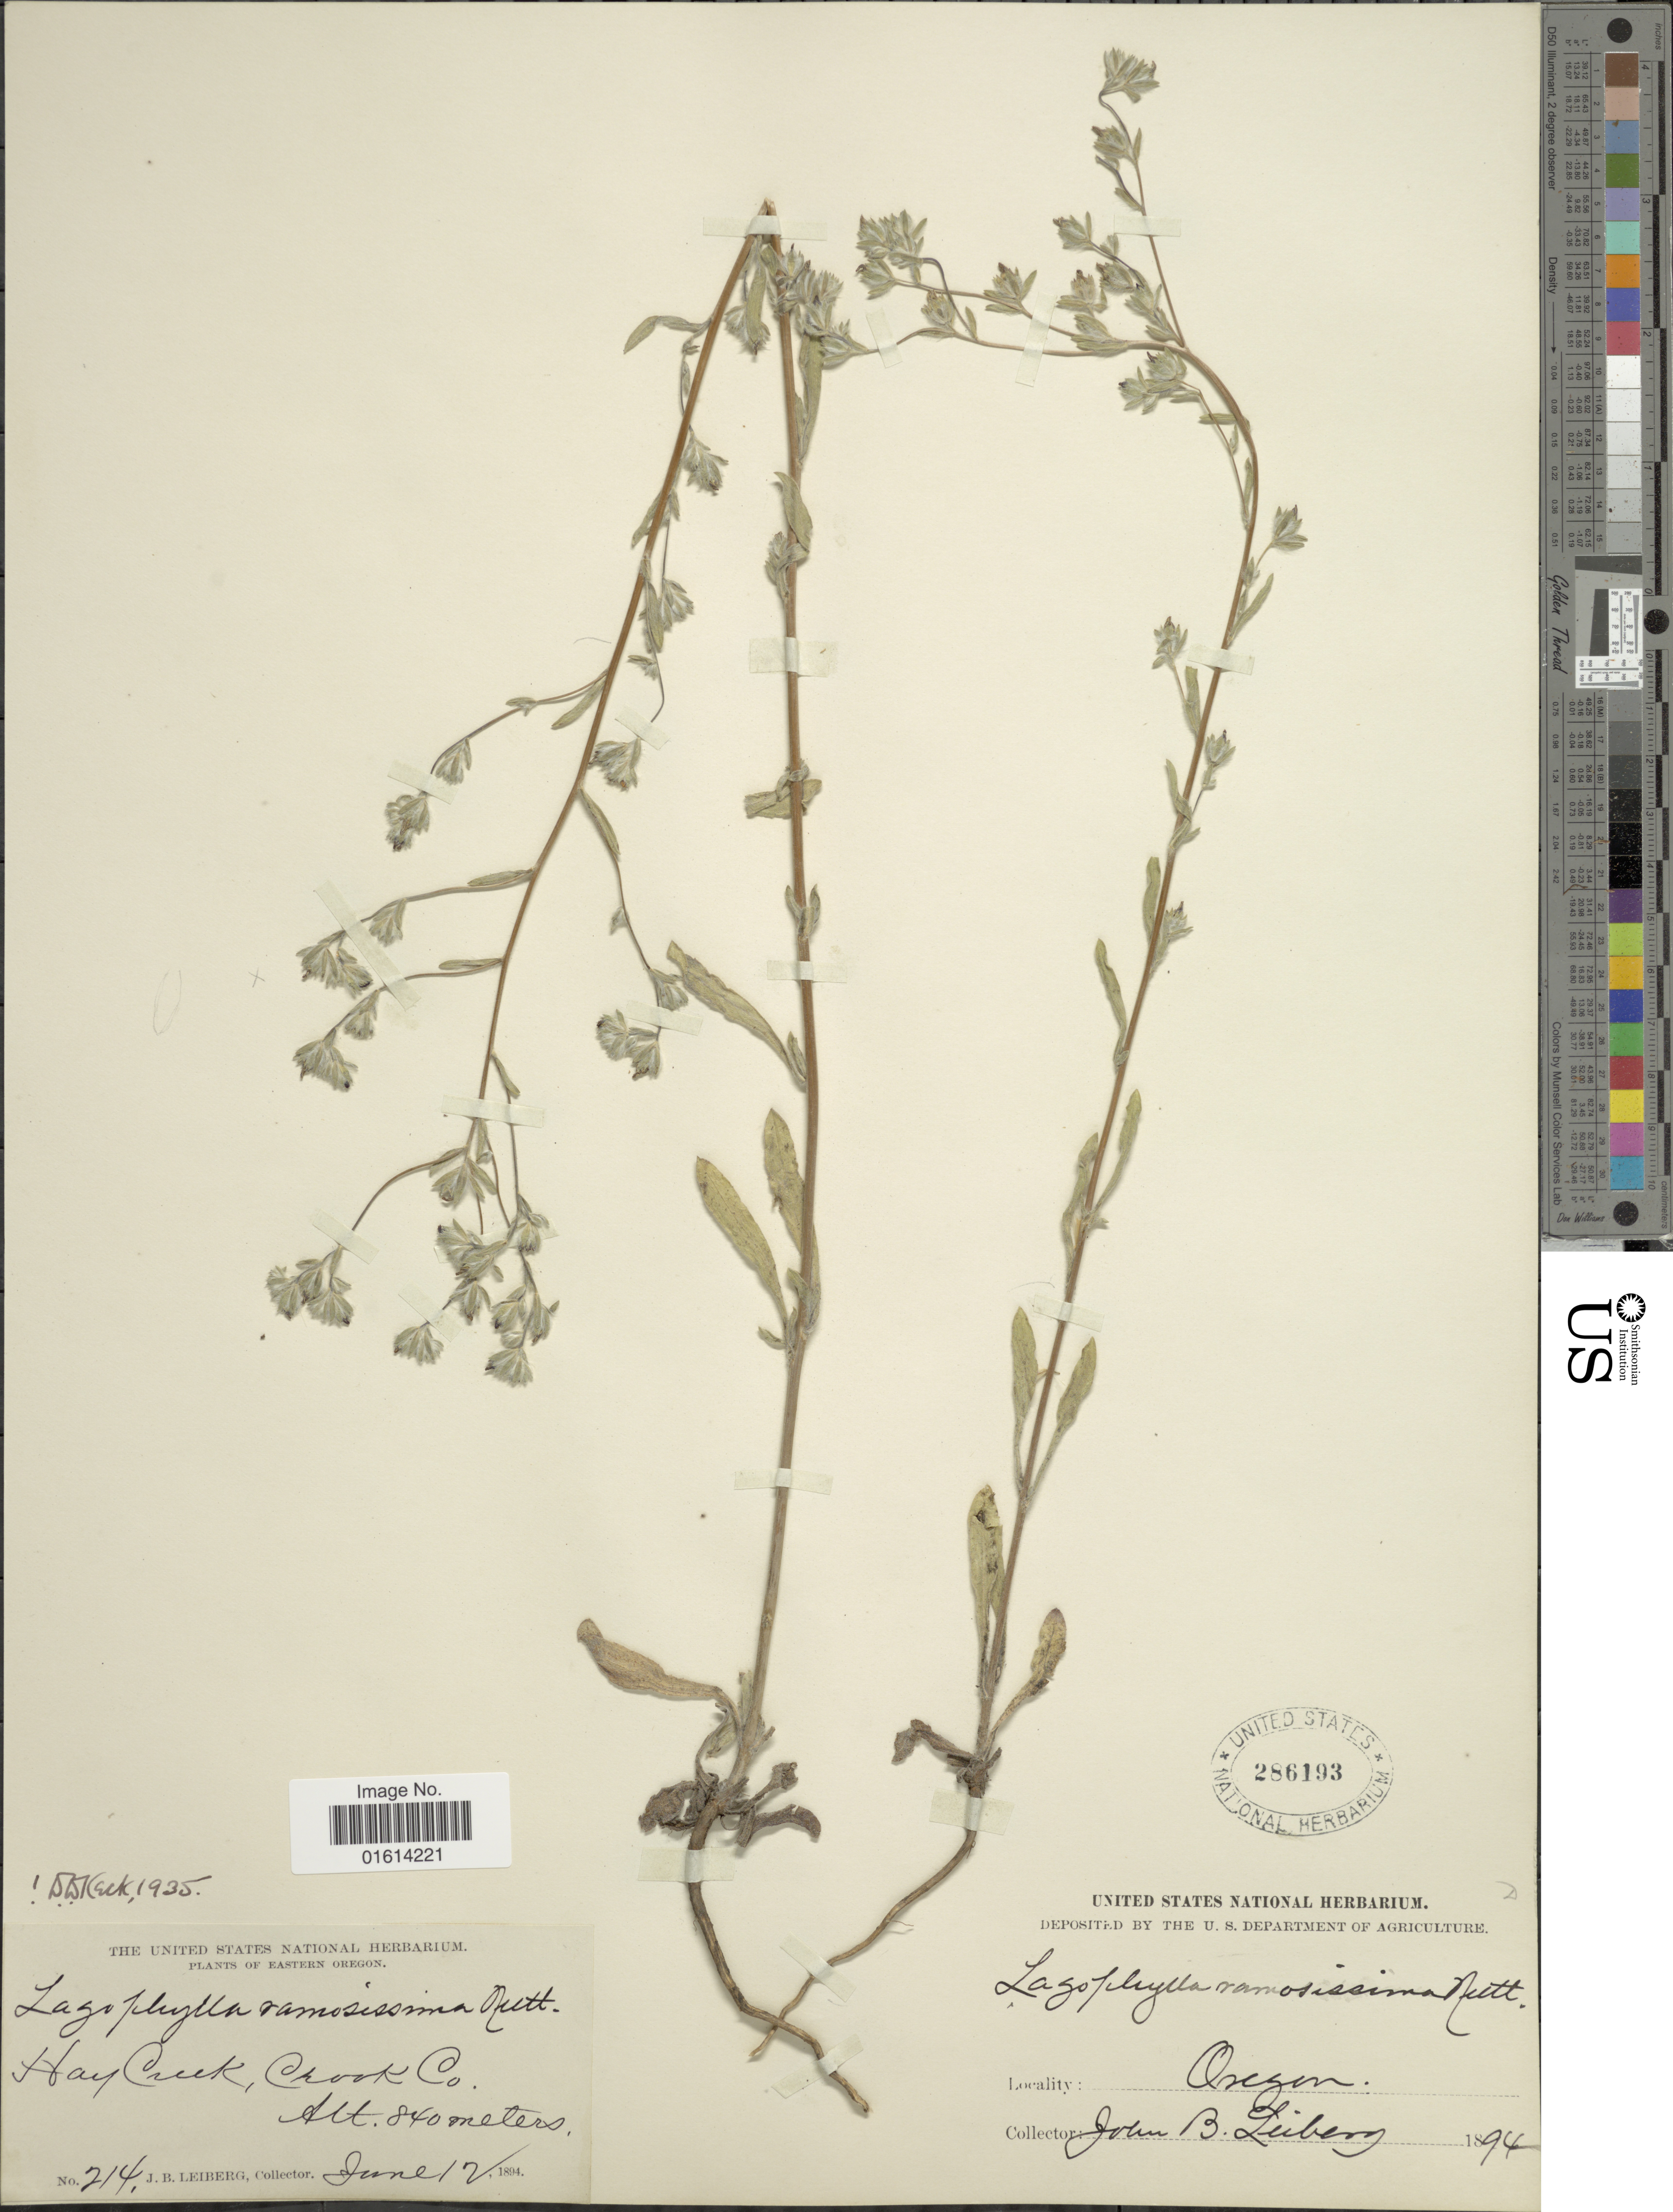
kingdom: Plantae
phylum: Tracheophyta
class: Magnoliopsida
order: Asterales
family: Asteraceae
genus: Lagophylla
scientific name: Lagophylla ramosissima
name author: Nutt.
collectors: J. B. Leiberg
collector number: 214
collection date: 1894-06-12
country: United States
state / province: Oregon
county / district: Crook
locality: Eastern Oregon, Hay Creek, Crook Co.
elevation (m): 840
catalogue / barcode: US 286193